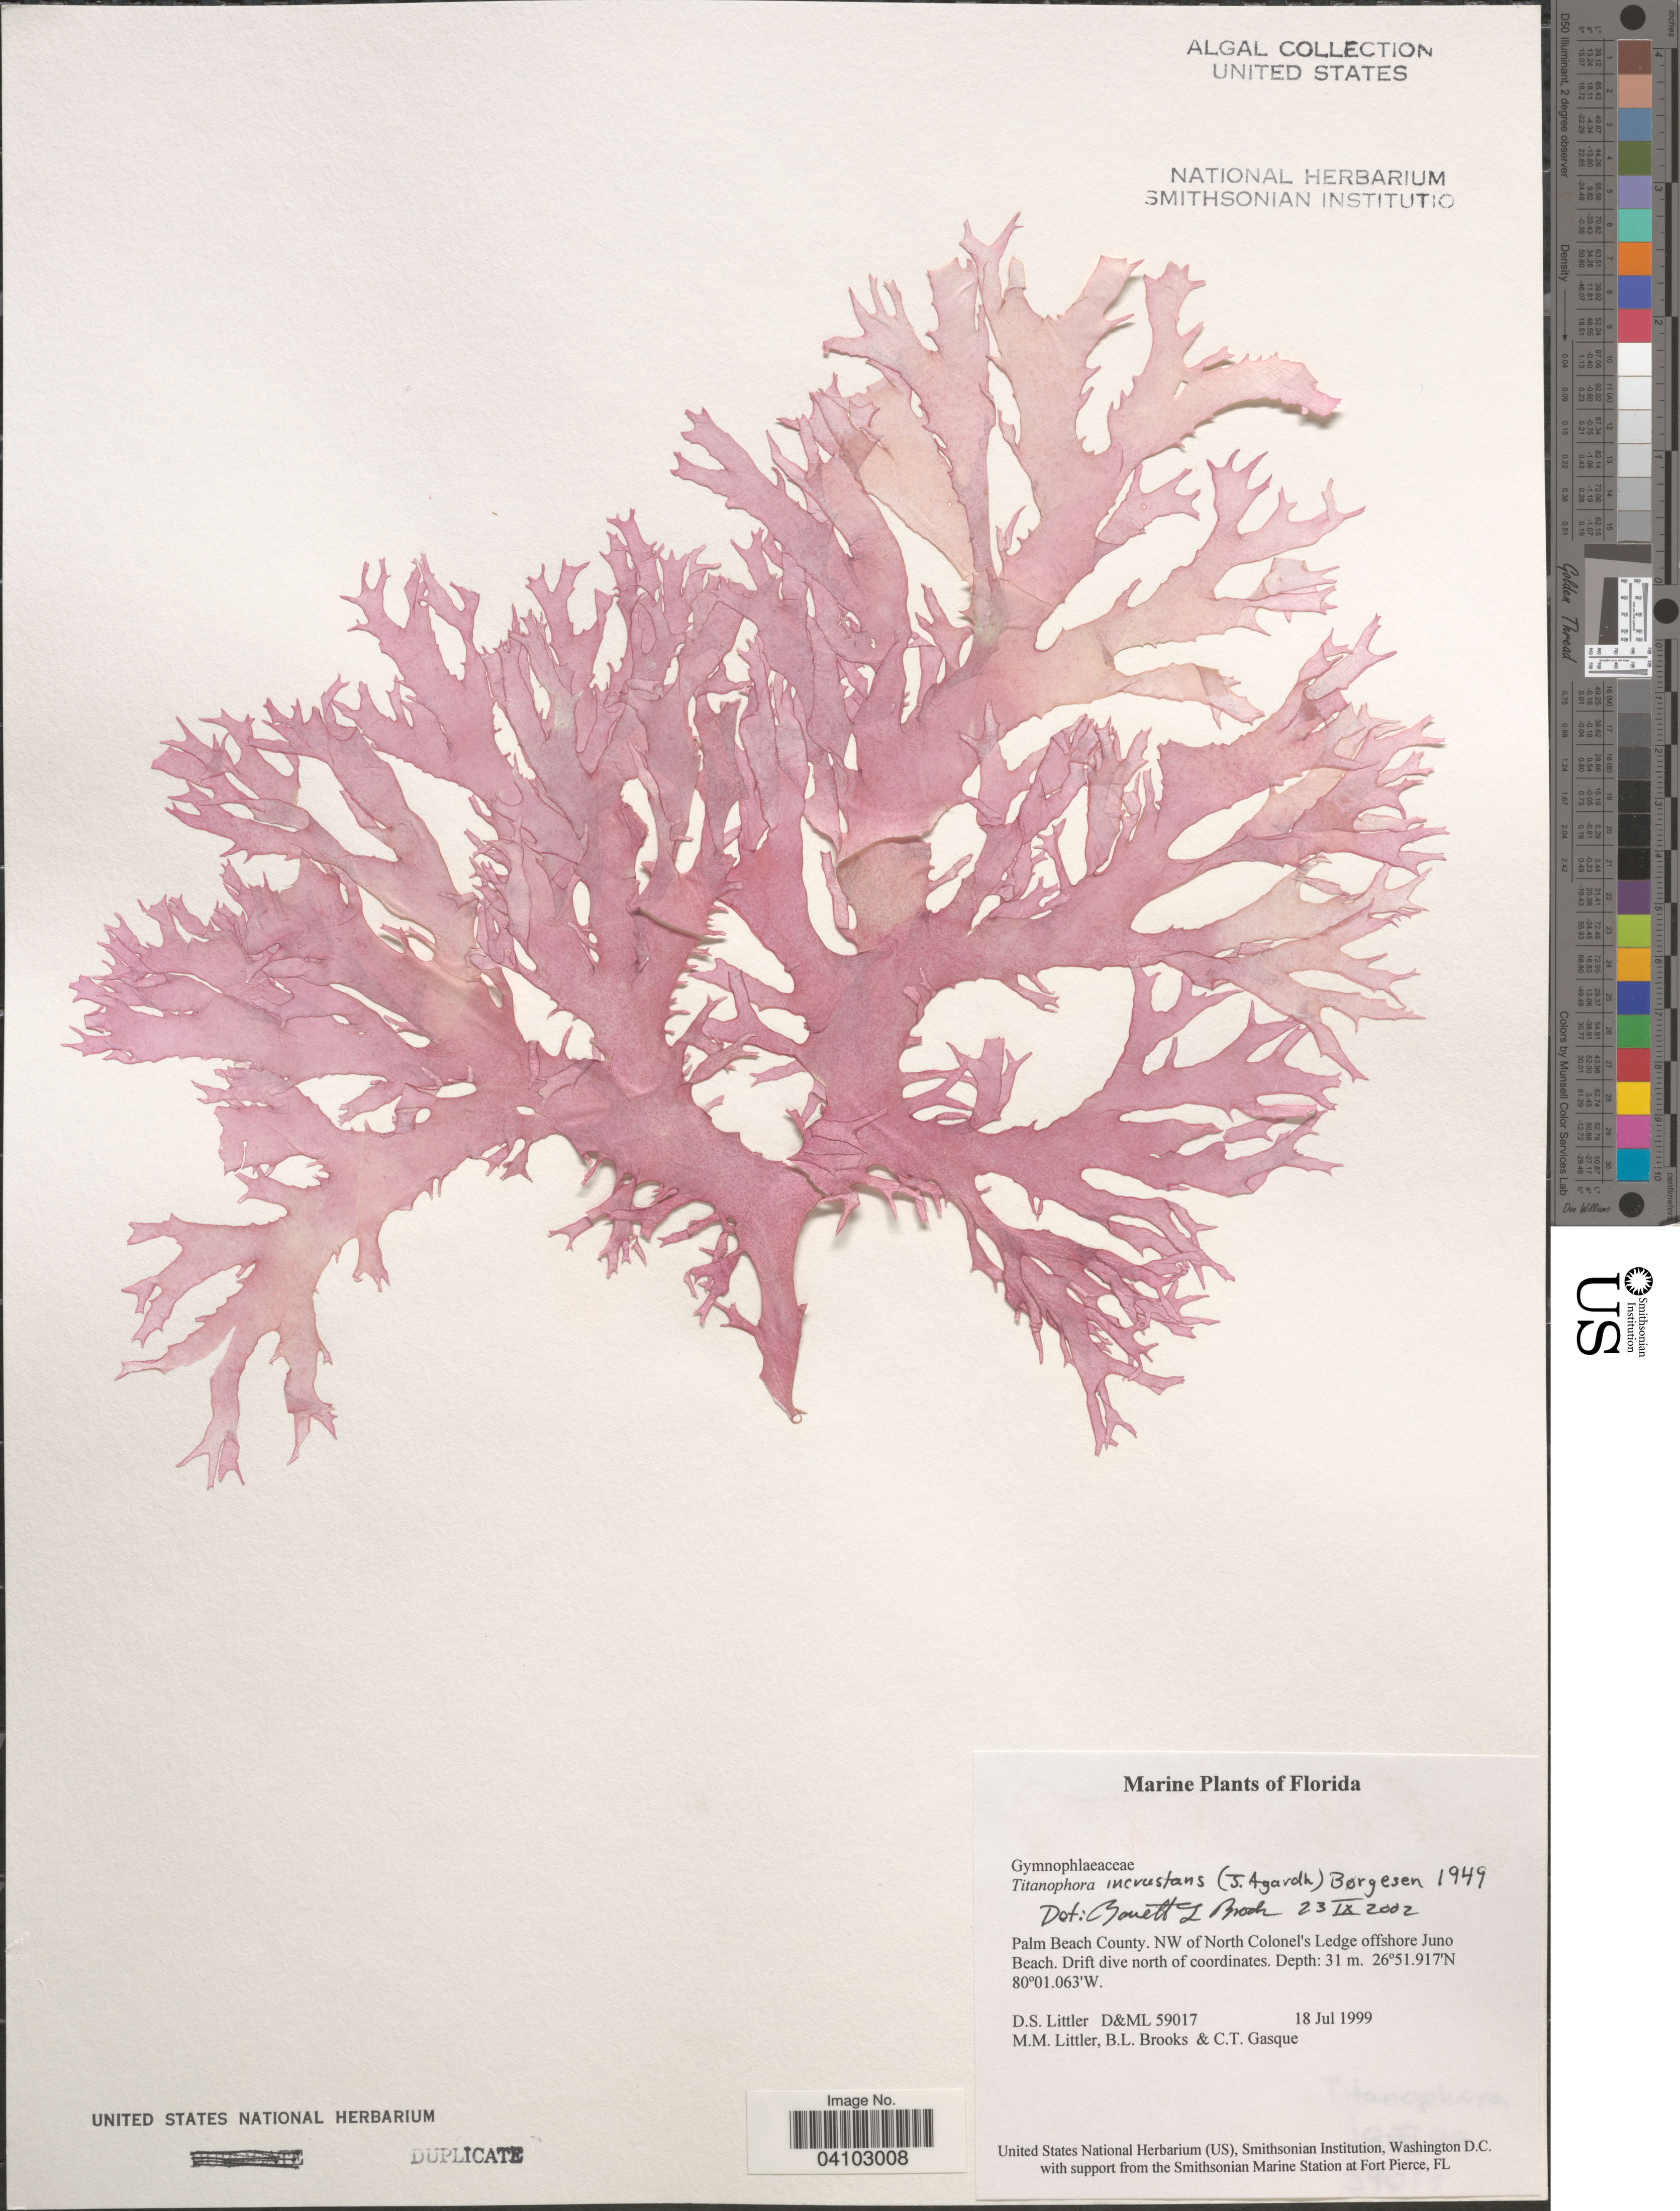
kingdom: Plantae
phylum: Rhodophyta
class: Florideophyceae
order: Nemastomatales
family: Schizymeniaceae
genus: Titanophora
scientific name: Titanophora incrustans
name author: (J. Agardh) Boerg.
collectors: D. S. Littler, M. M. Littler, B. Brooks & C. Gasque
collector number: D&ML 59017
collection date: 1999-07-18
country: United States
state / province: Florida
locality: Palm Beach County. NW of North Colonel's Ledge offshore Juno Beach.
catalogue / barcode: US 239556